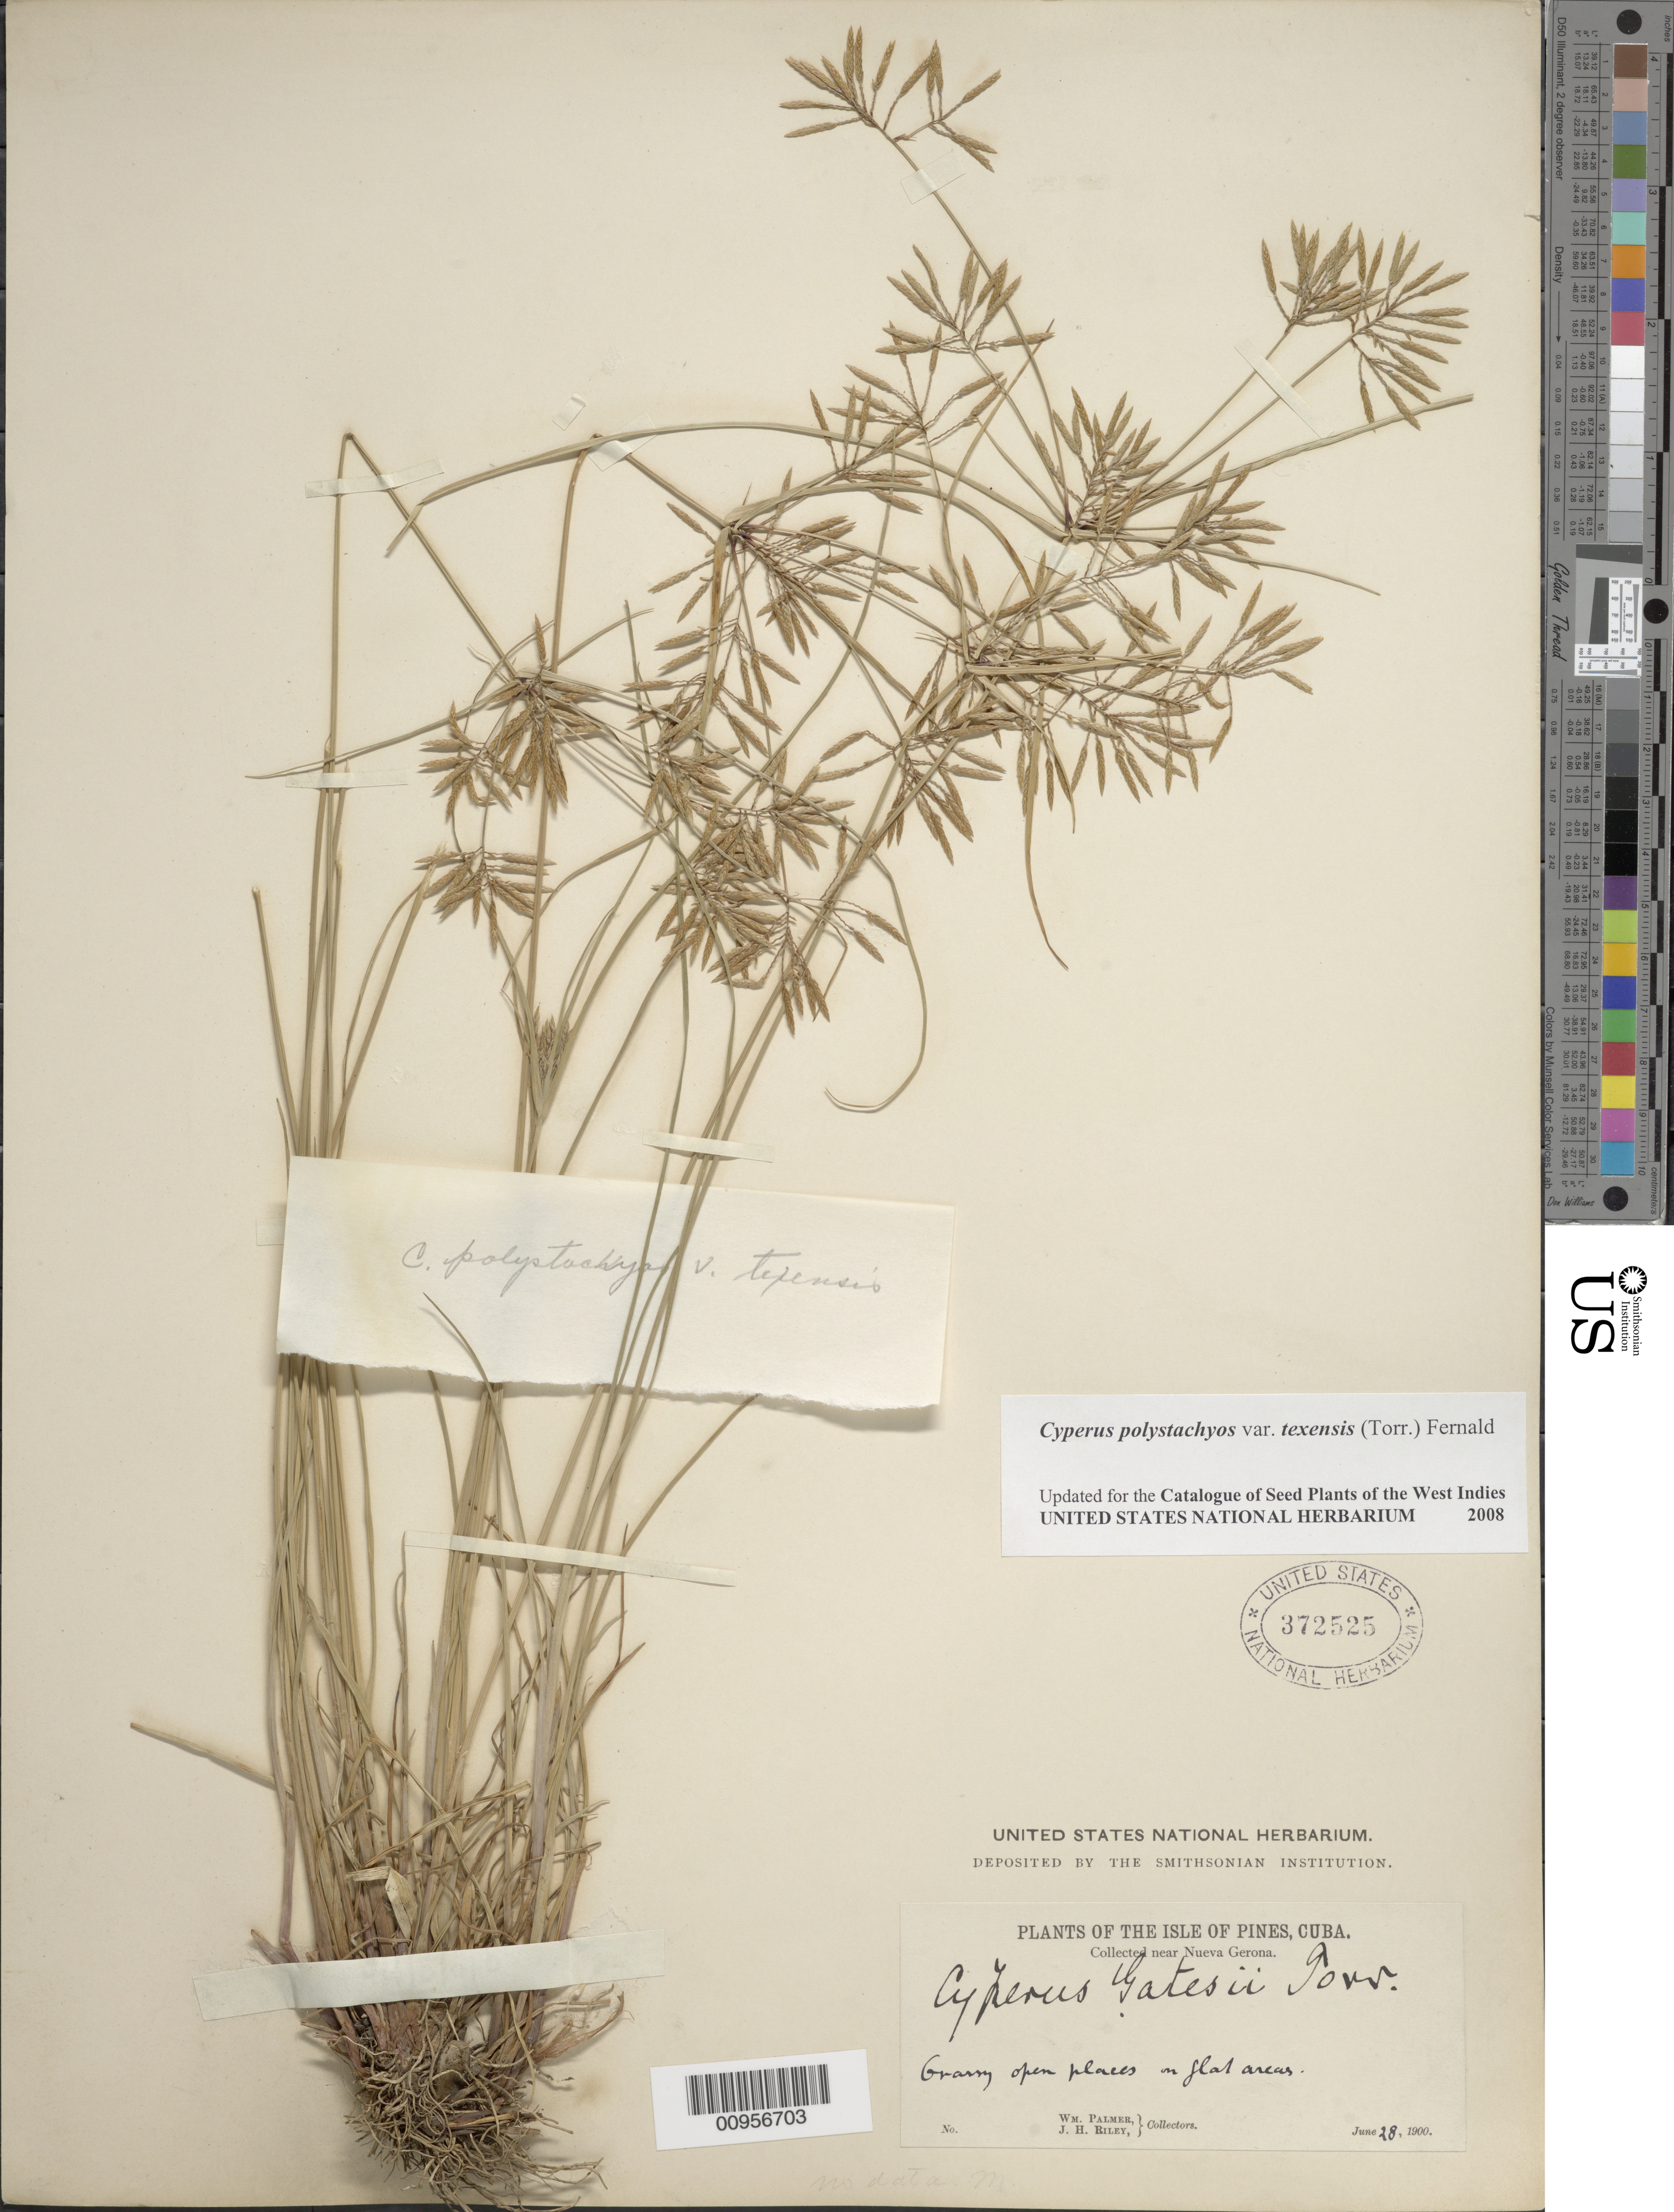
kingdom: Plantae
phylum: Tracheophyta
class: Liliopsida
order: Poales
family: Cyperaceae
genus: Cyperus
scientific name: Cyperus polystachyos var. texensis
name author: (Torr.) Fernald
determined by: Strong, M. T., (US), Smithsonian Institution - National Museum of Natural History (UNITED STATES)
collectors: W. Palmer & J. H. Riley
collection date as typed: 28 Jun 1900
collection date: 1900-06-28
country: Cuba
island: Isla de la Juventud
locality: Isle of Pines, Near Nueva Gerona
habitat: Grassy open places on flat areas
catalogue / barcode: US 372525